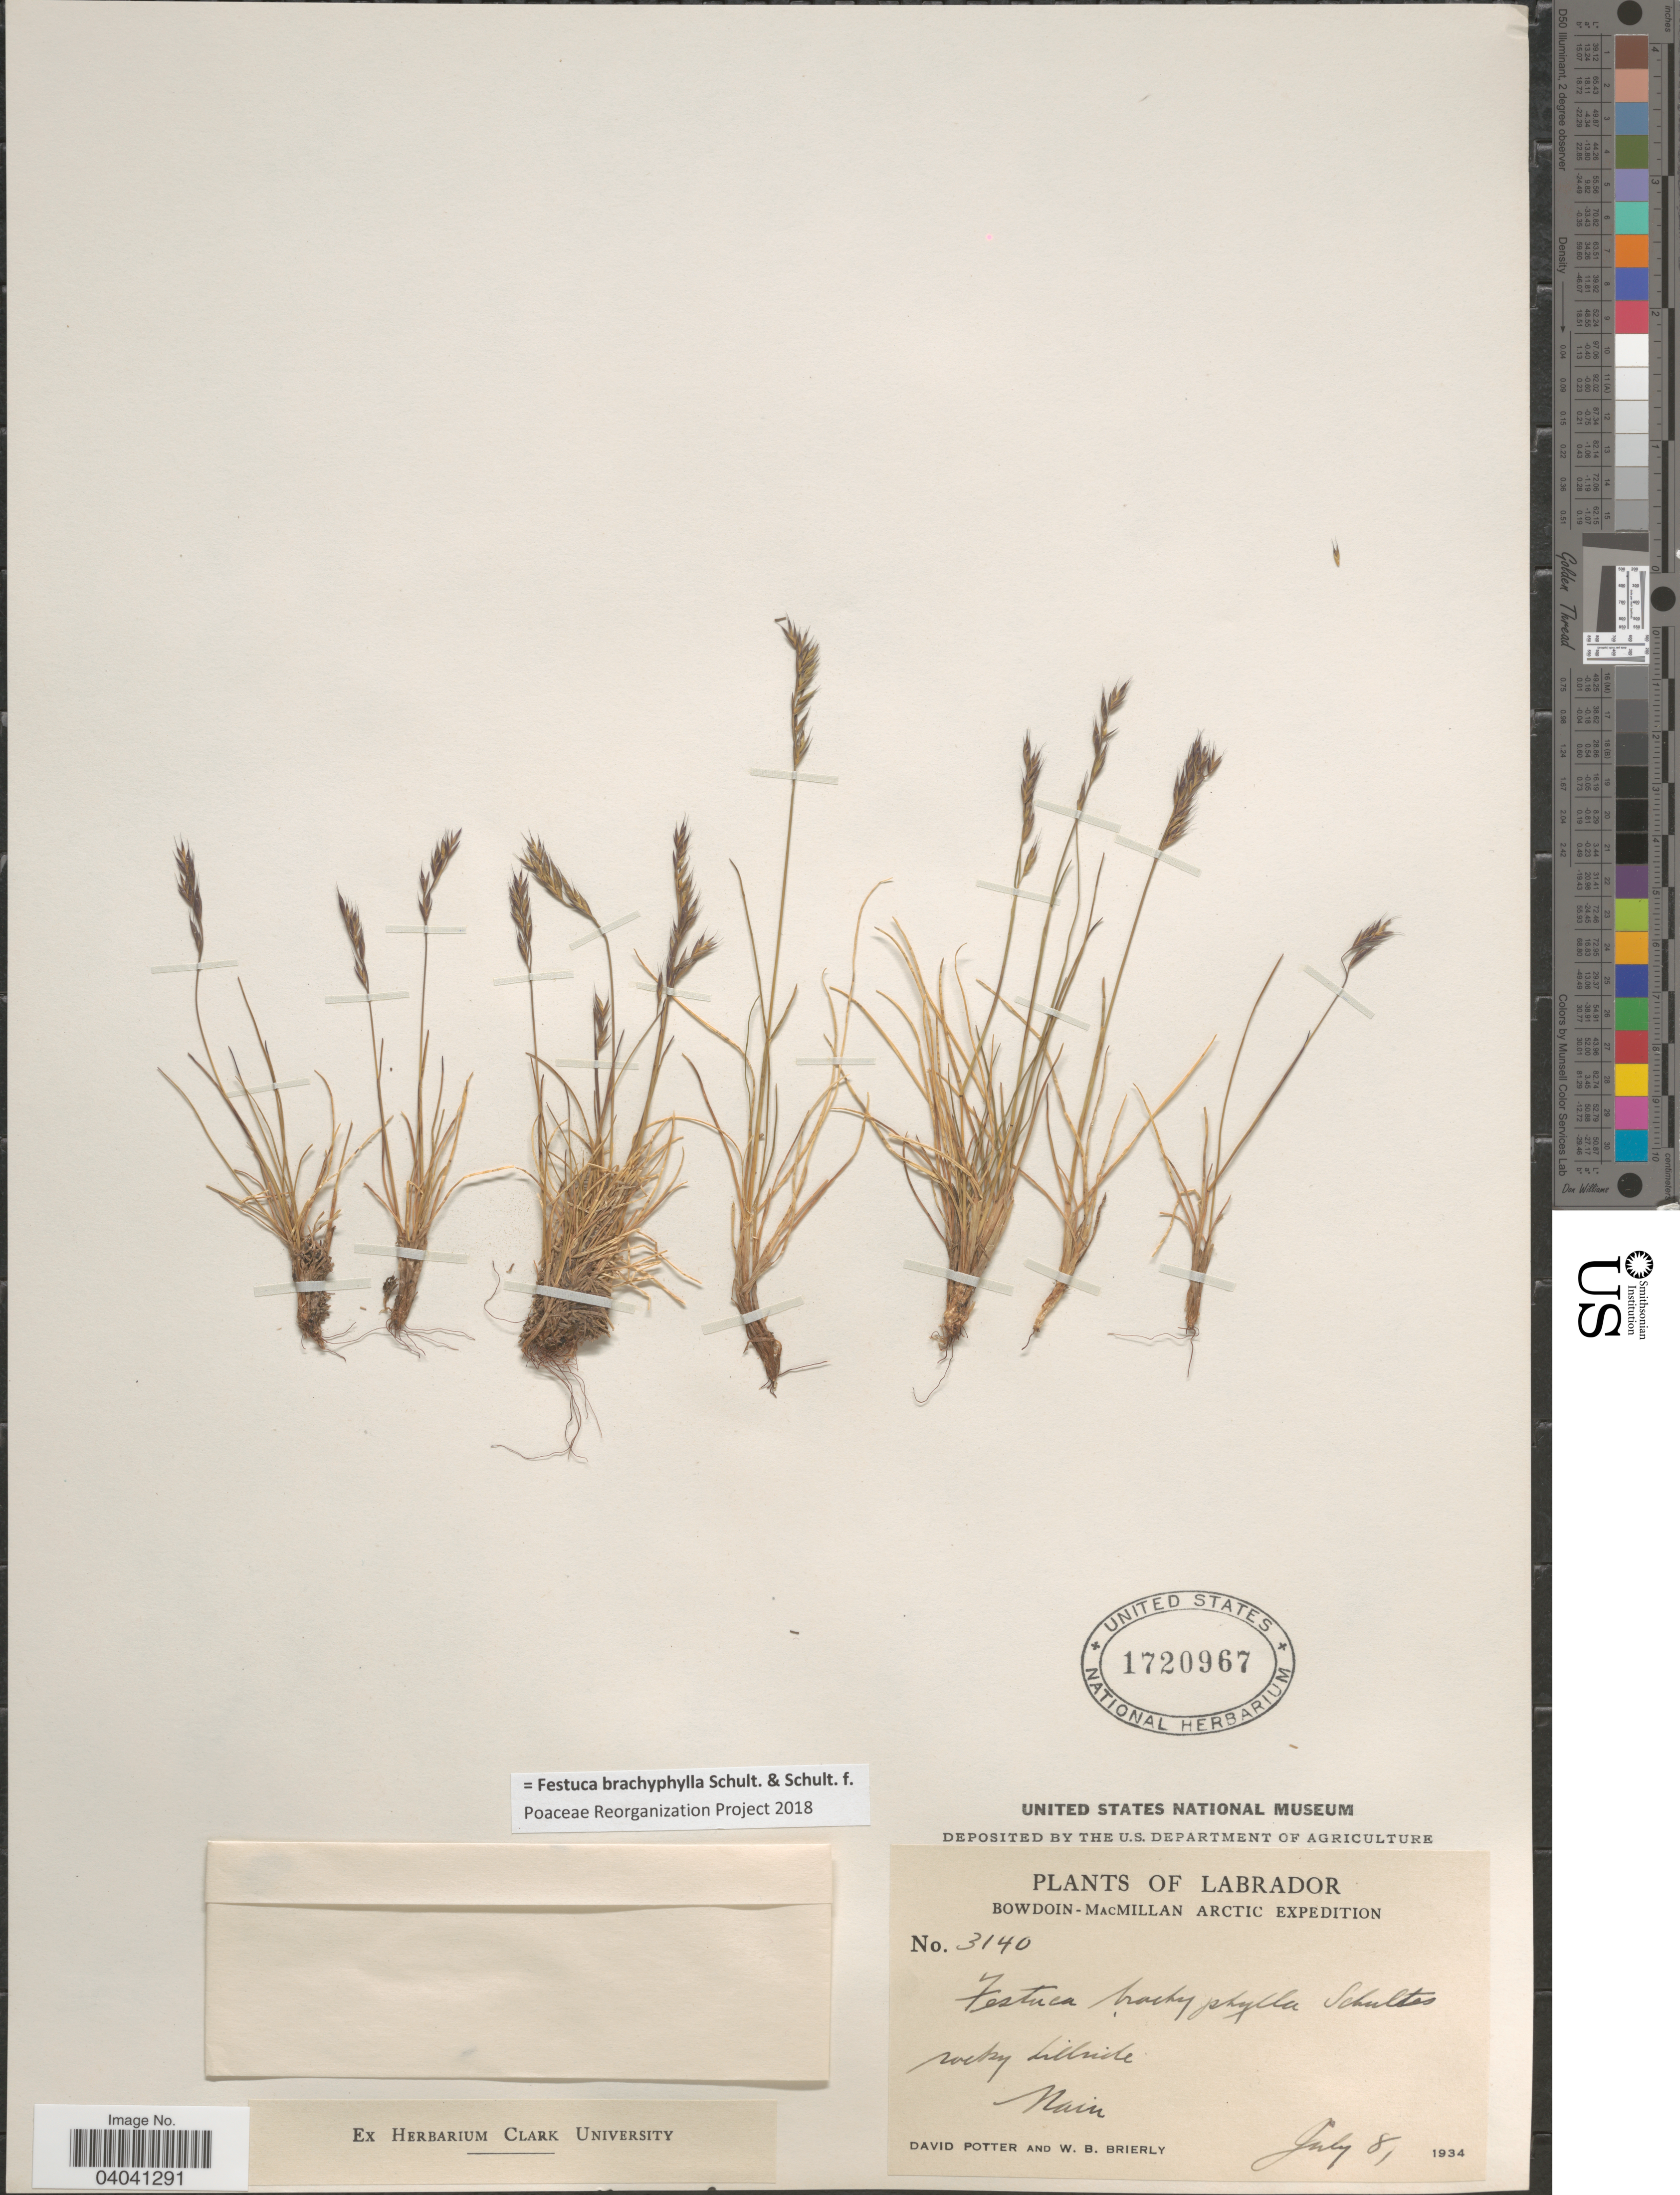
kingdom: Plantae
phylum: Tracheophyta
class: Liliopsida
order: Poales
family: Poaceae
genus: Festuca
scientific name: Festuca brachyphylla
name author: Schult. & Schult. f.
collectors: D. Potter & W. Brierly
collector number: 3140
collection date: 1934-07-08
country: Canada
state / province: Newfoundland and Labrador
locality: Labrador. Nain.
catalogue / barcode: US 1720967